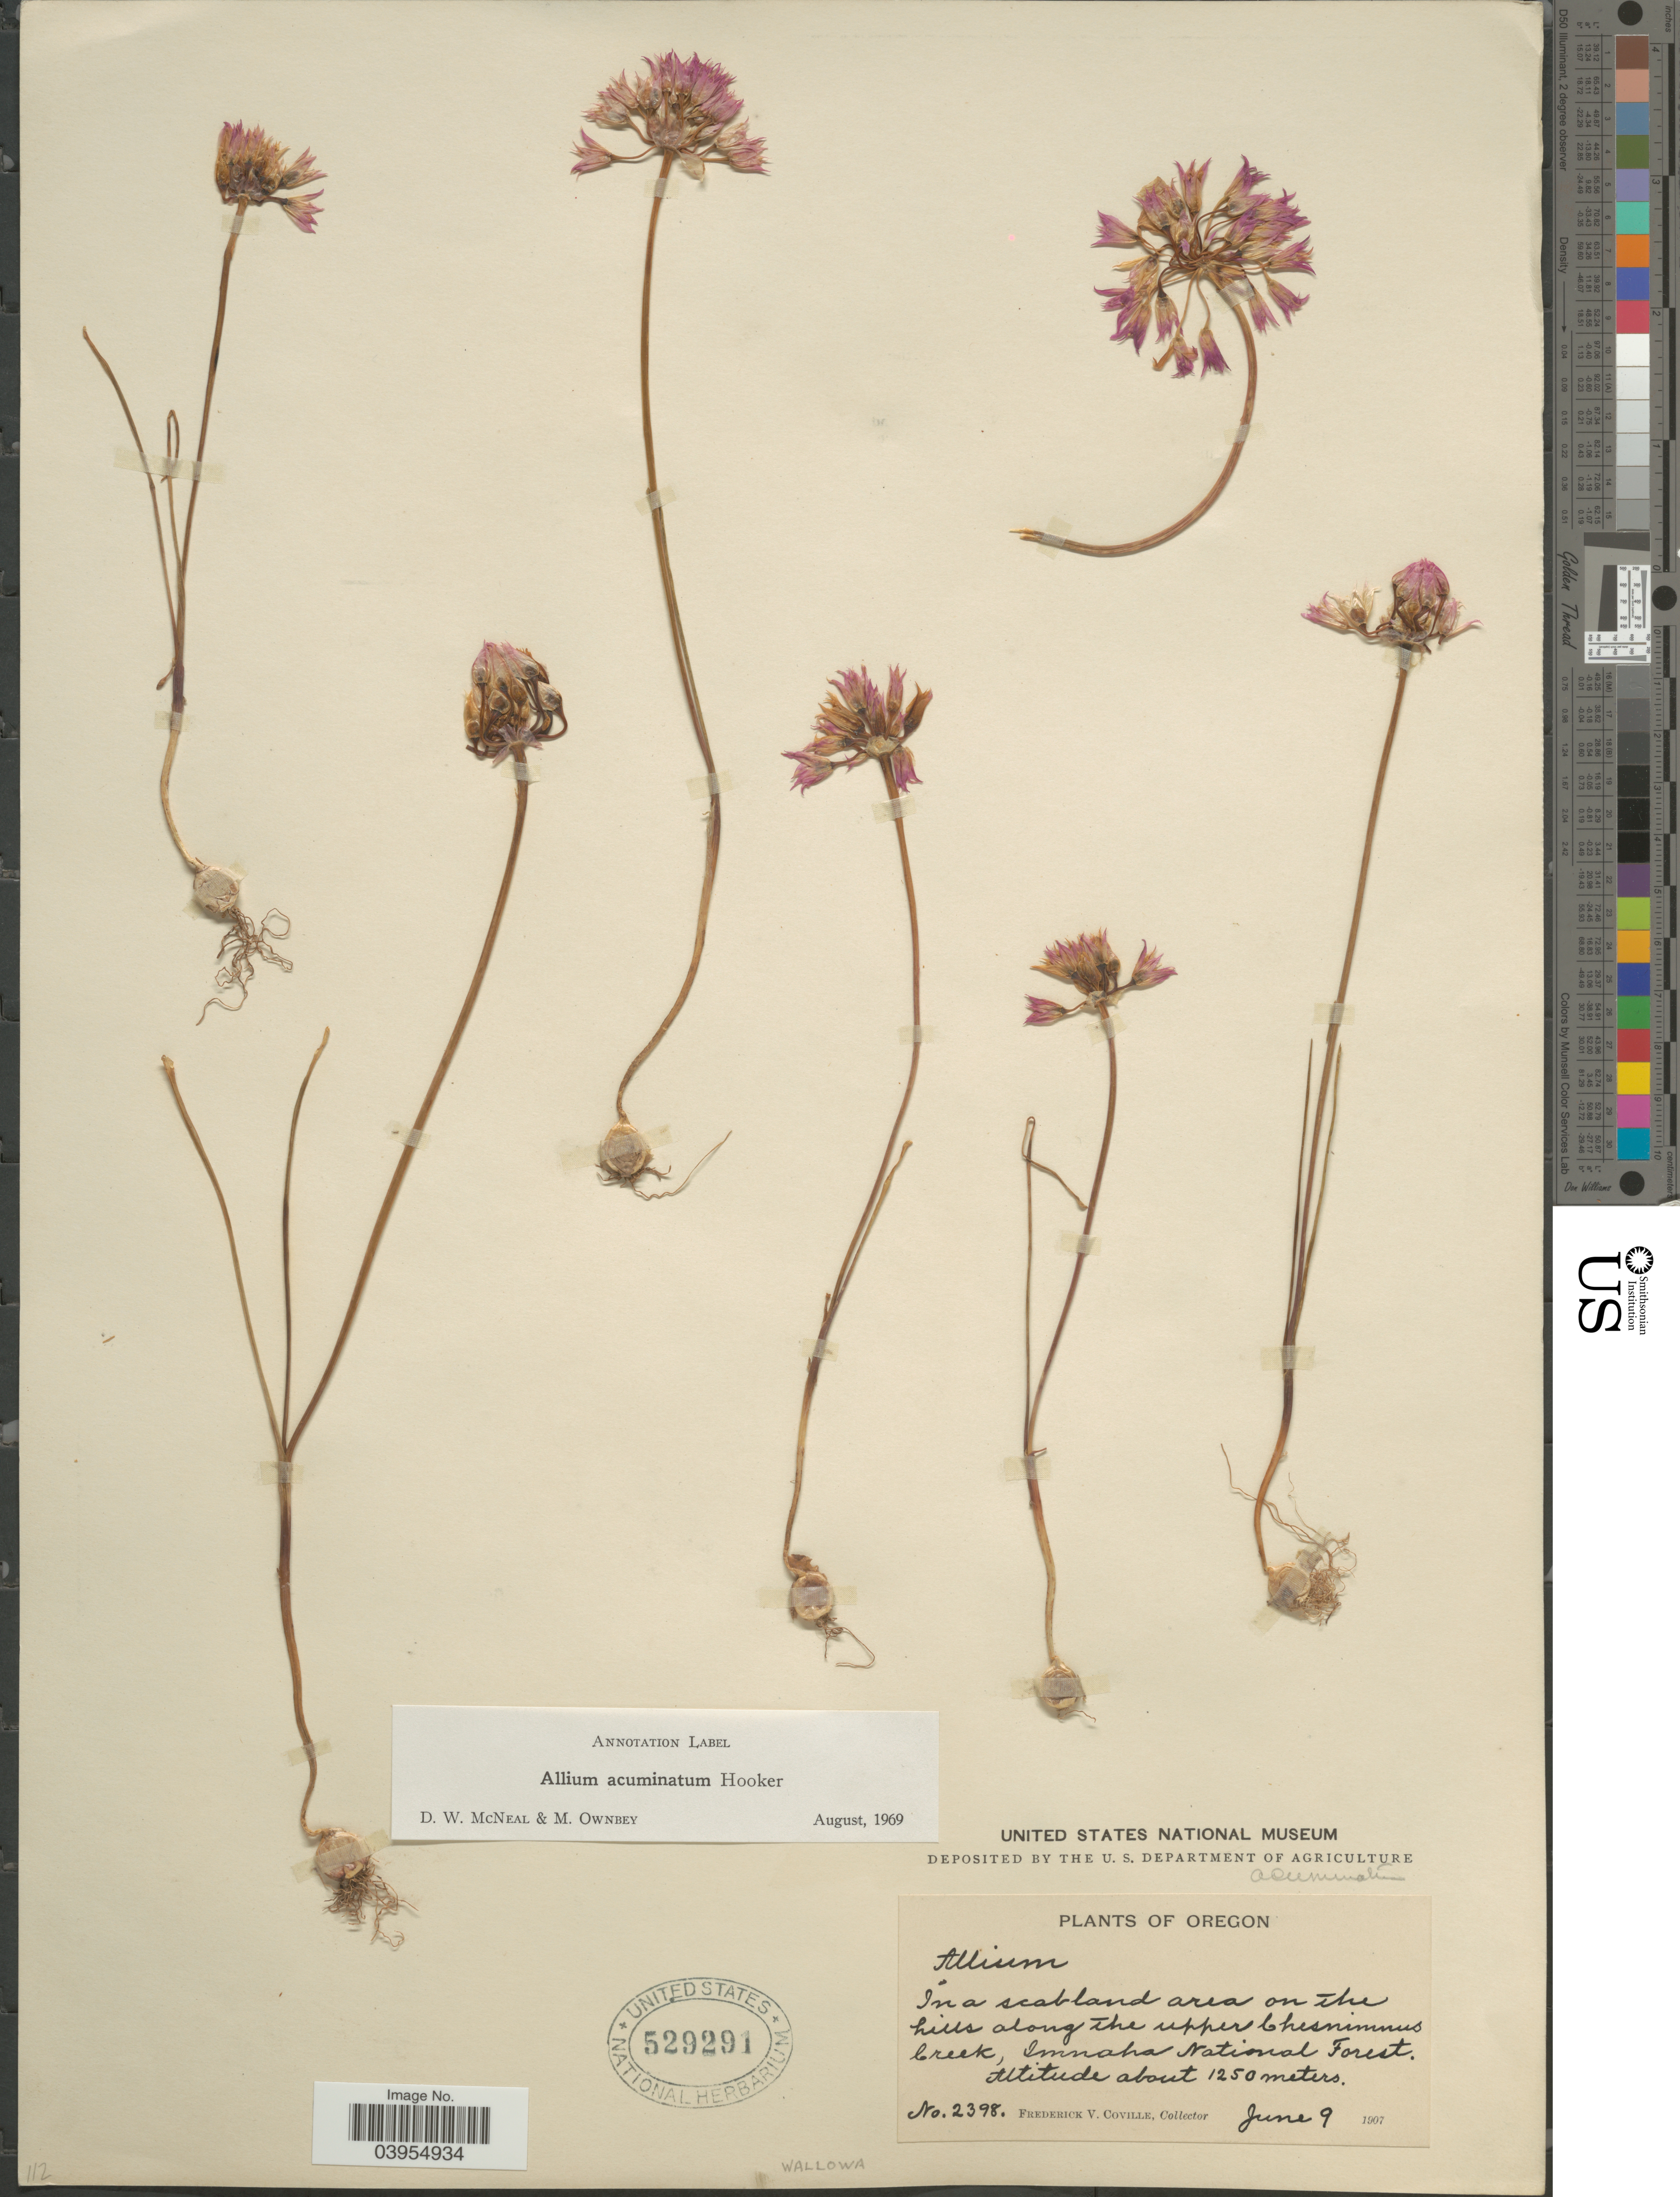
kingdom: Plantae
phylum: Tracheophyta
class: Liliopsida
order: Asparagales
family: Amaryllidaceae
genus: Allium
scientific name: Allium acuminatum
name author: Hook.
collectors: F. V. Coville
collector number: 2398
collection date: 1907-06-09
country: United States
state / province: Oregon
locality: In a scabland area on the hills along the upper Chesnimnus Creek, Imnaha National Forest. Wallowa.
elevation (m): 1250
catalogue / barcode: US 529291